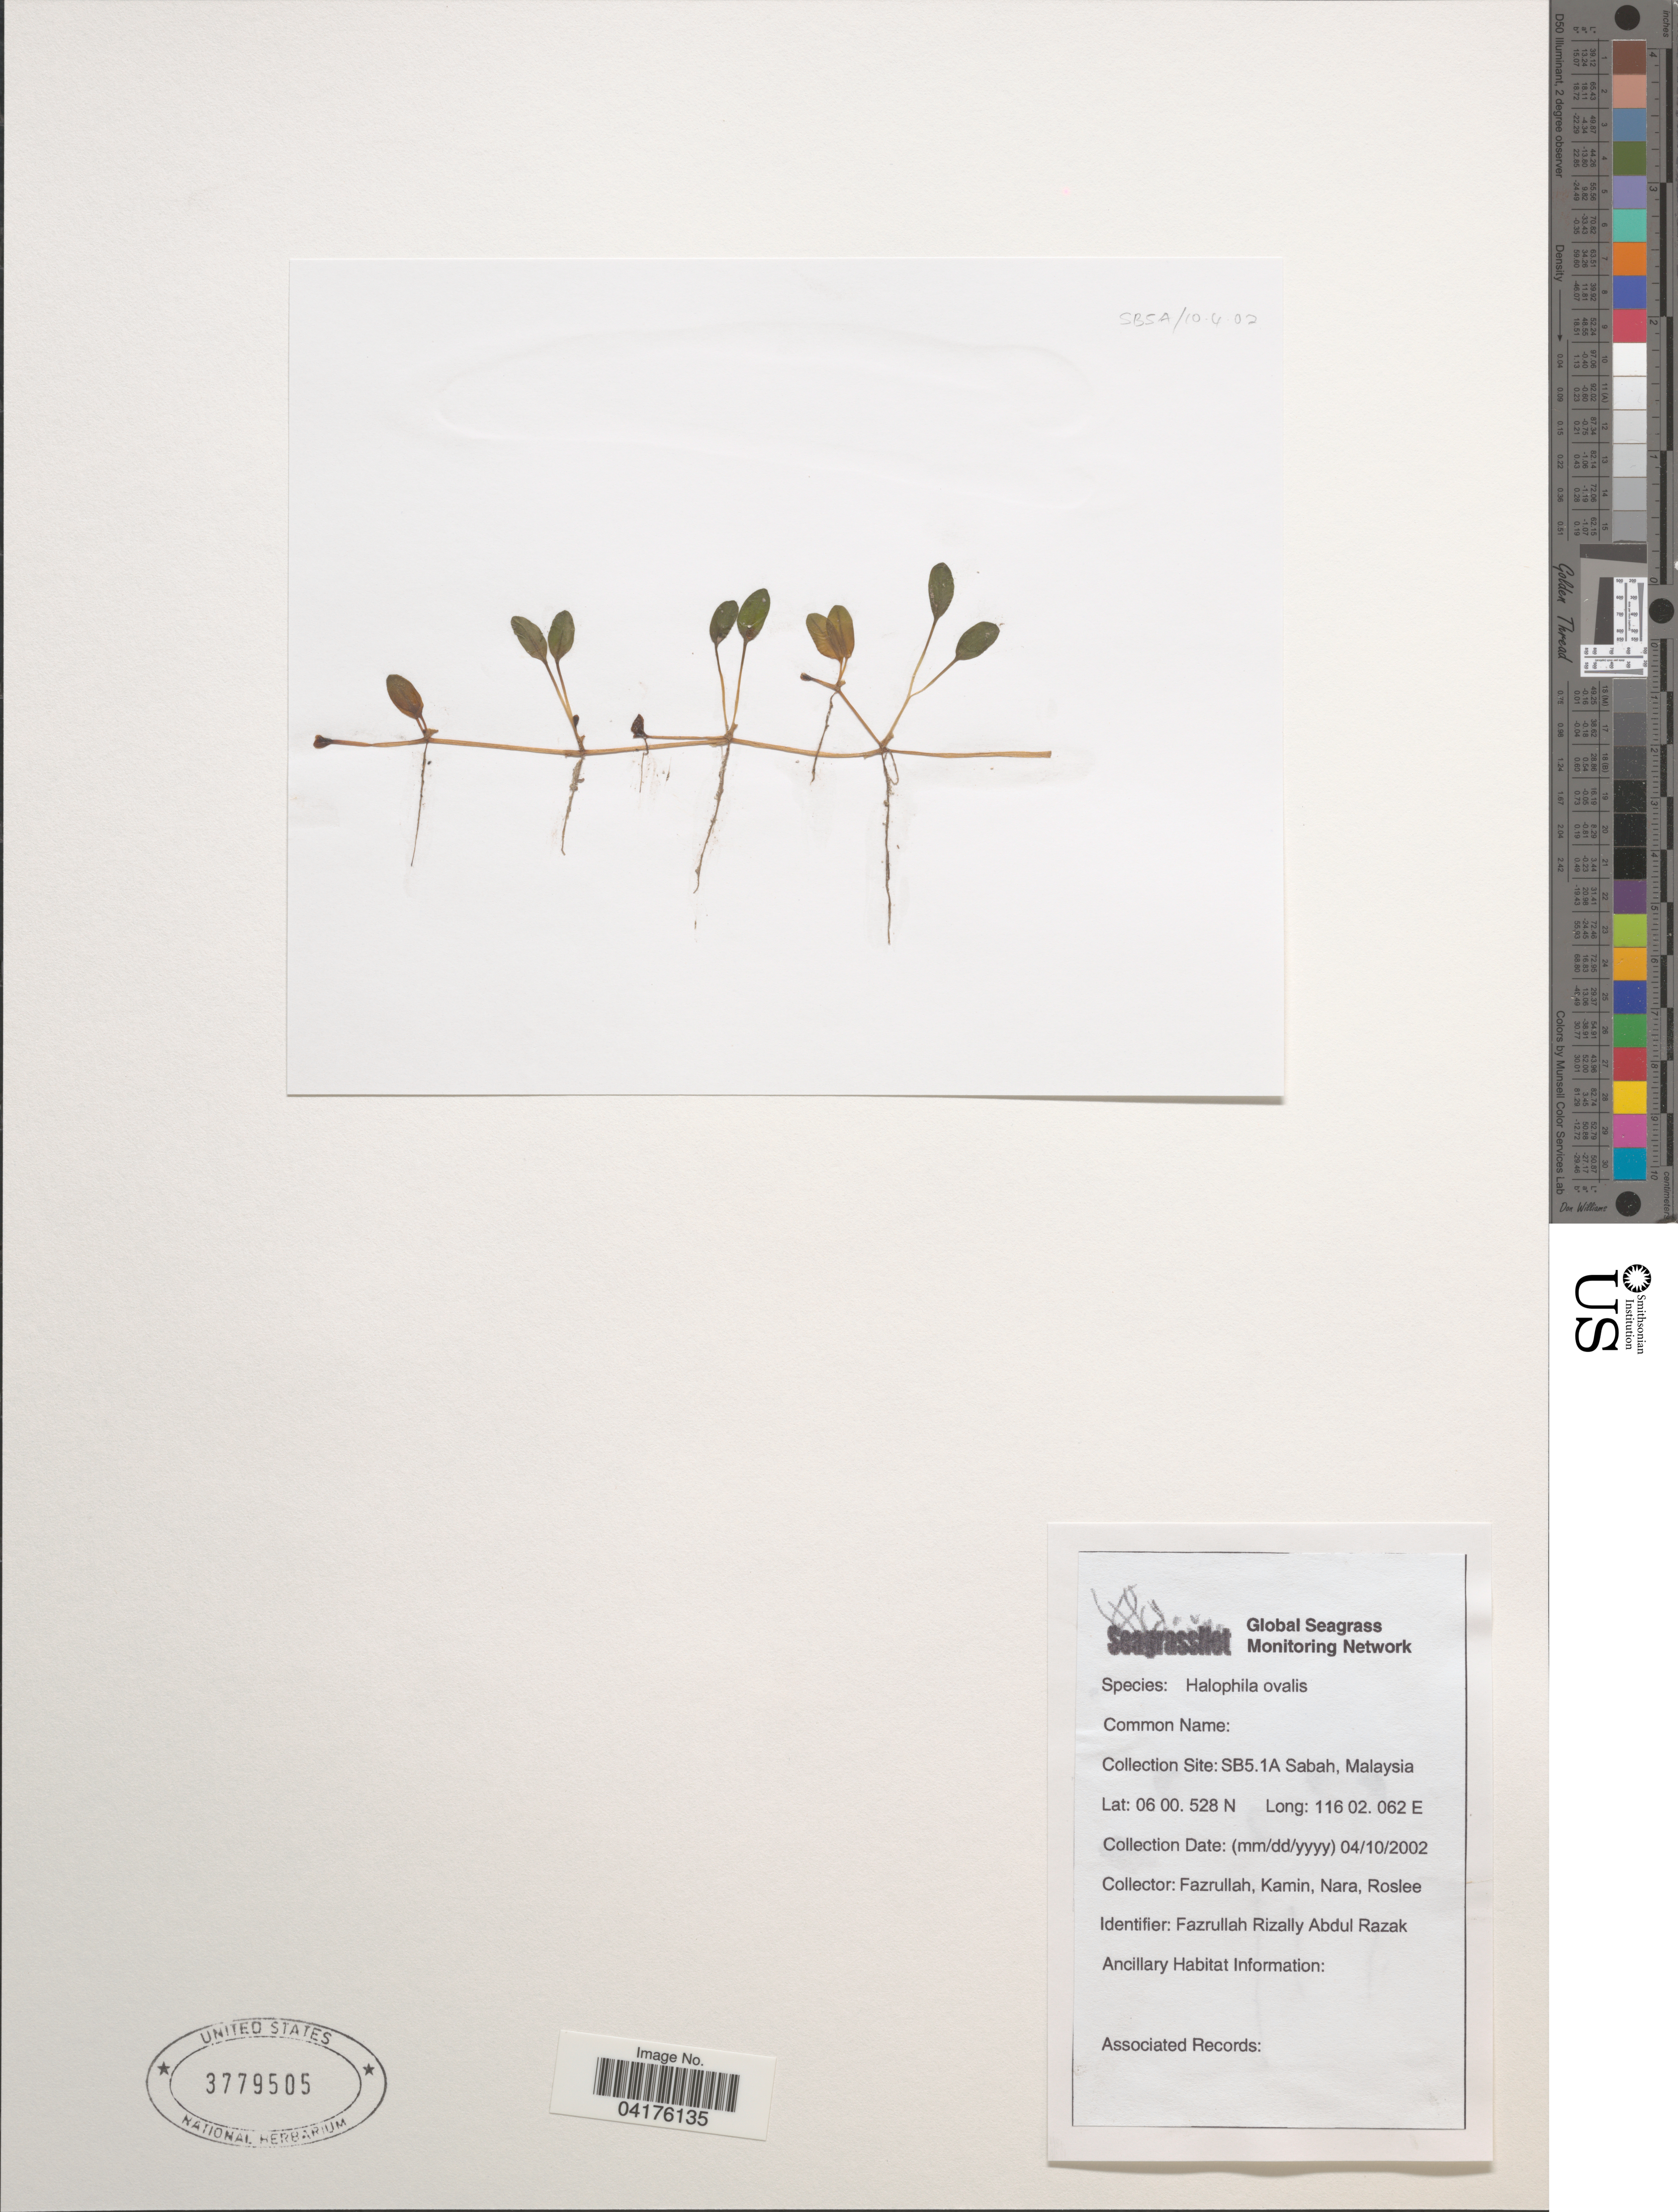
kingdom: Plantae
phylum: Tracheophyta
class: Liliopsida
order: Alismatales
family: Hydrocharitaceae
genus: Halophila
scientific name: Halophila ovalis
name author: (R. Br.) Hook. f.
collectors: Fazrullah, Kamin, Nara & Roslee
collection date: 2002-04-10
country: Malaysia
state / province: Sabah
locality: SB5. 1A Sabah.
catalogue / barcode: US 3779505